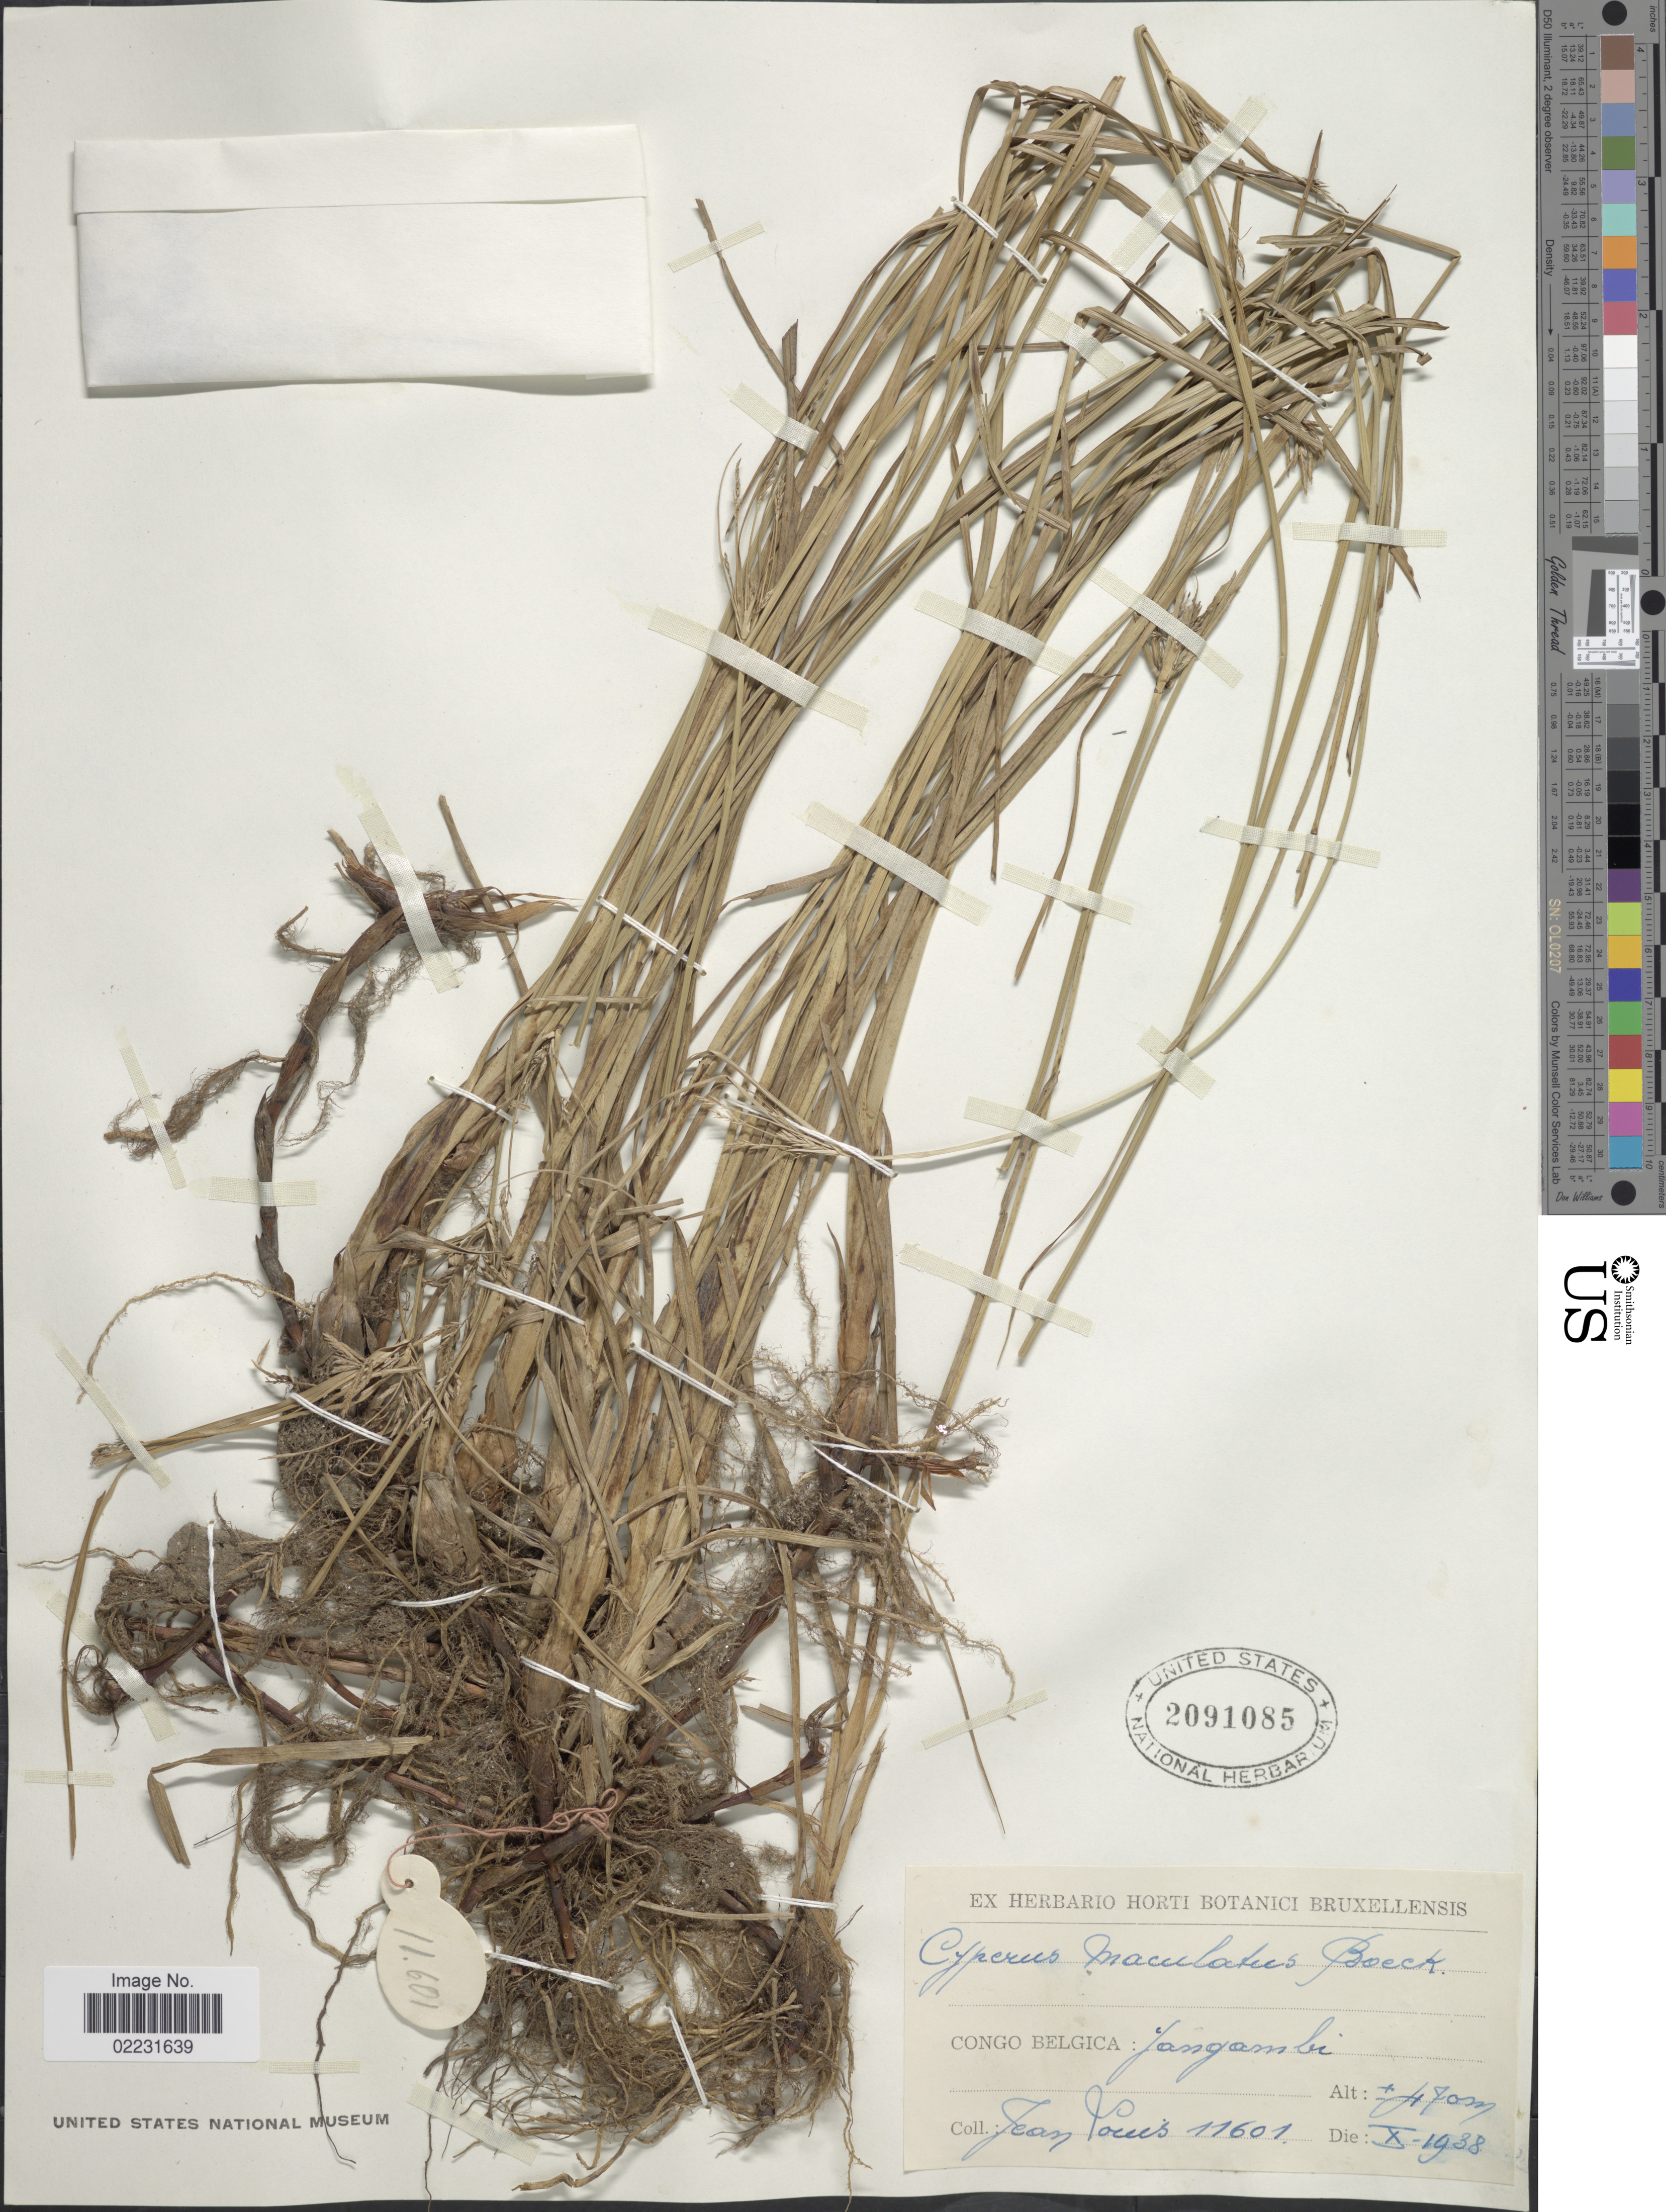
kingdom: Plantae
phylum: Tracheophyta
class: Liliopsida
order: Poales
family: Cyperaceae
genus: Cyperus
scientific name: Cyperus maculatus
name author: Boeckeler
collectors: J. Louis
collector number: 11601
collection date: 1938-10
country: Congo, Democratic Republic of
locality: Congo Belgica, Jangambi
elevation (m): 470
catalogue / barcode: US 2091085